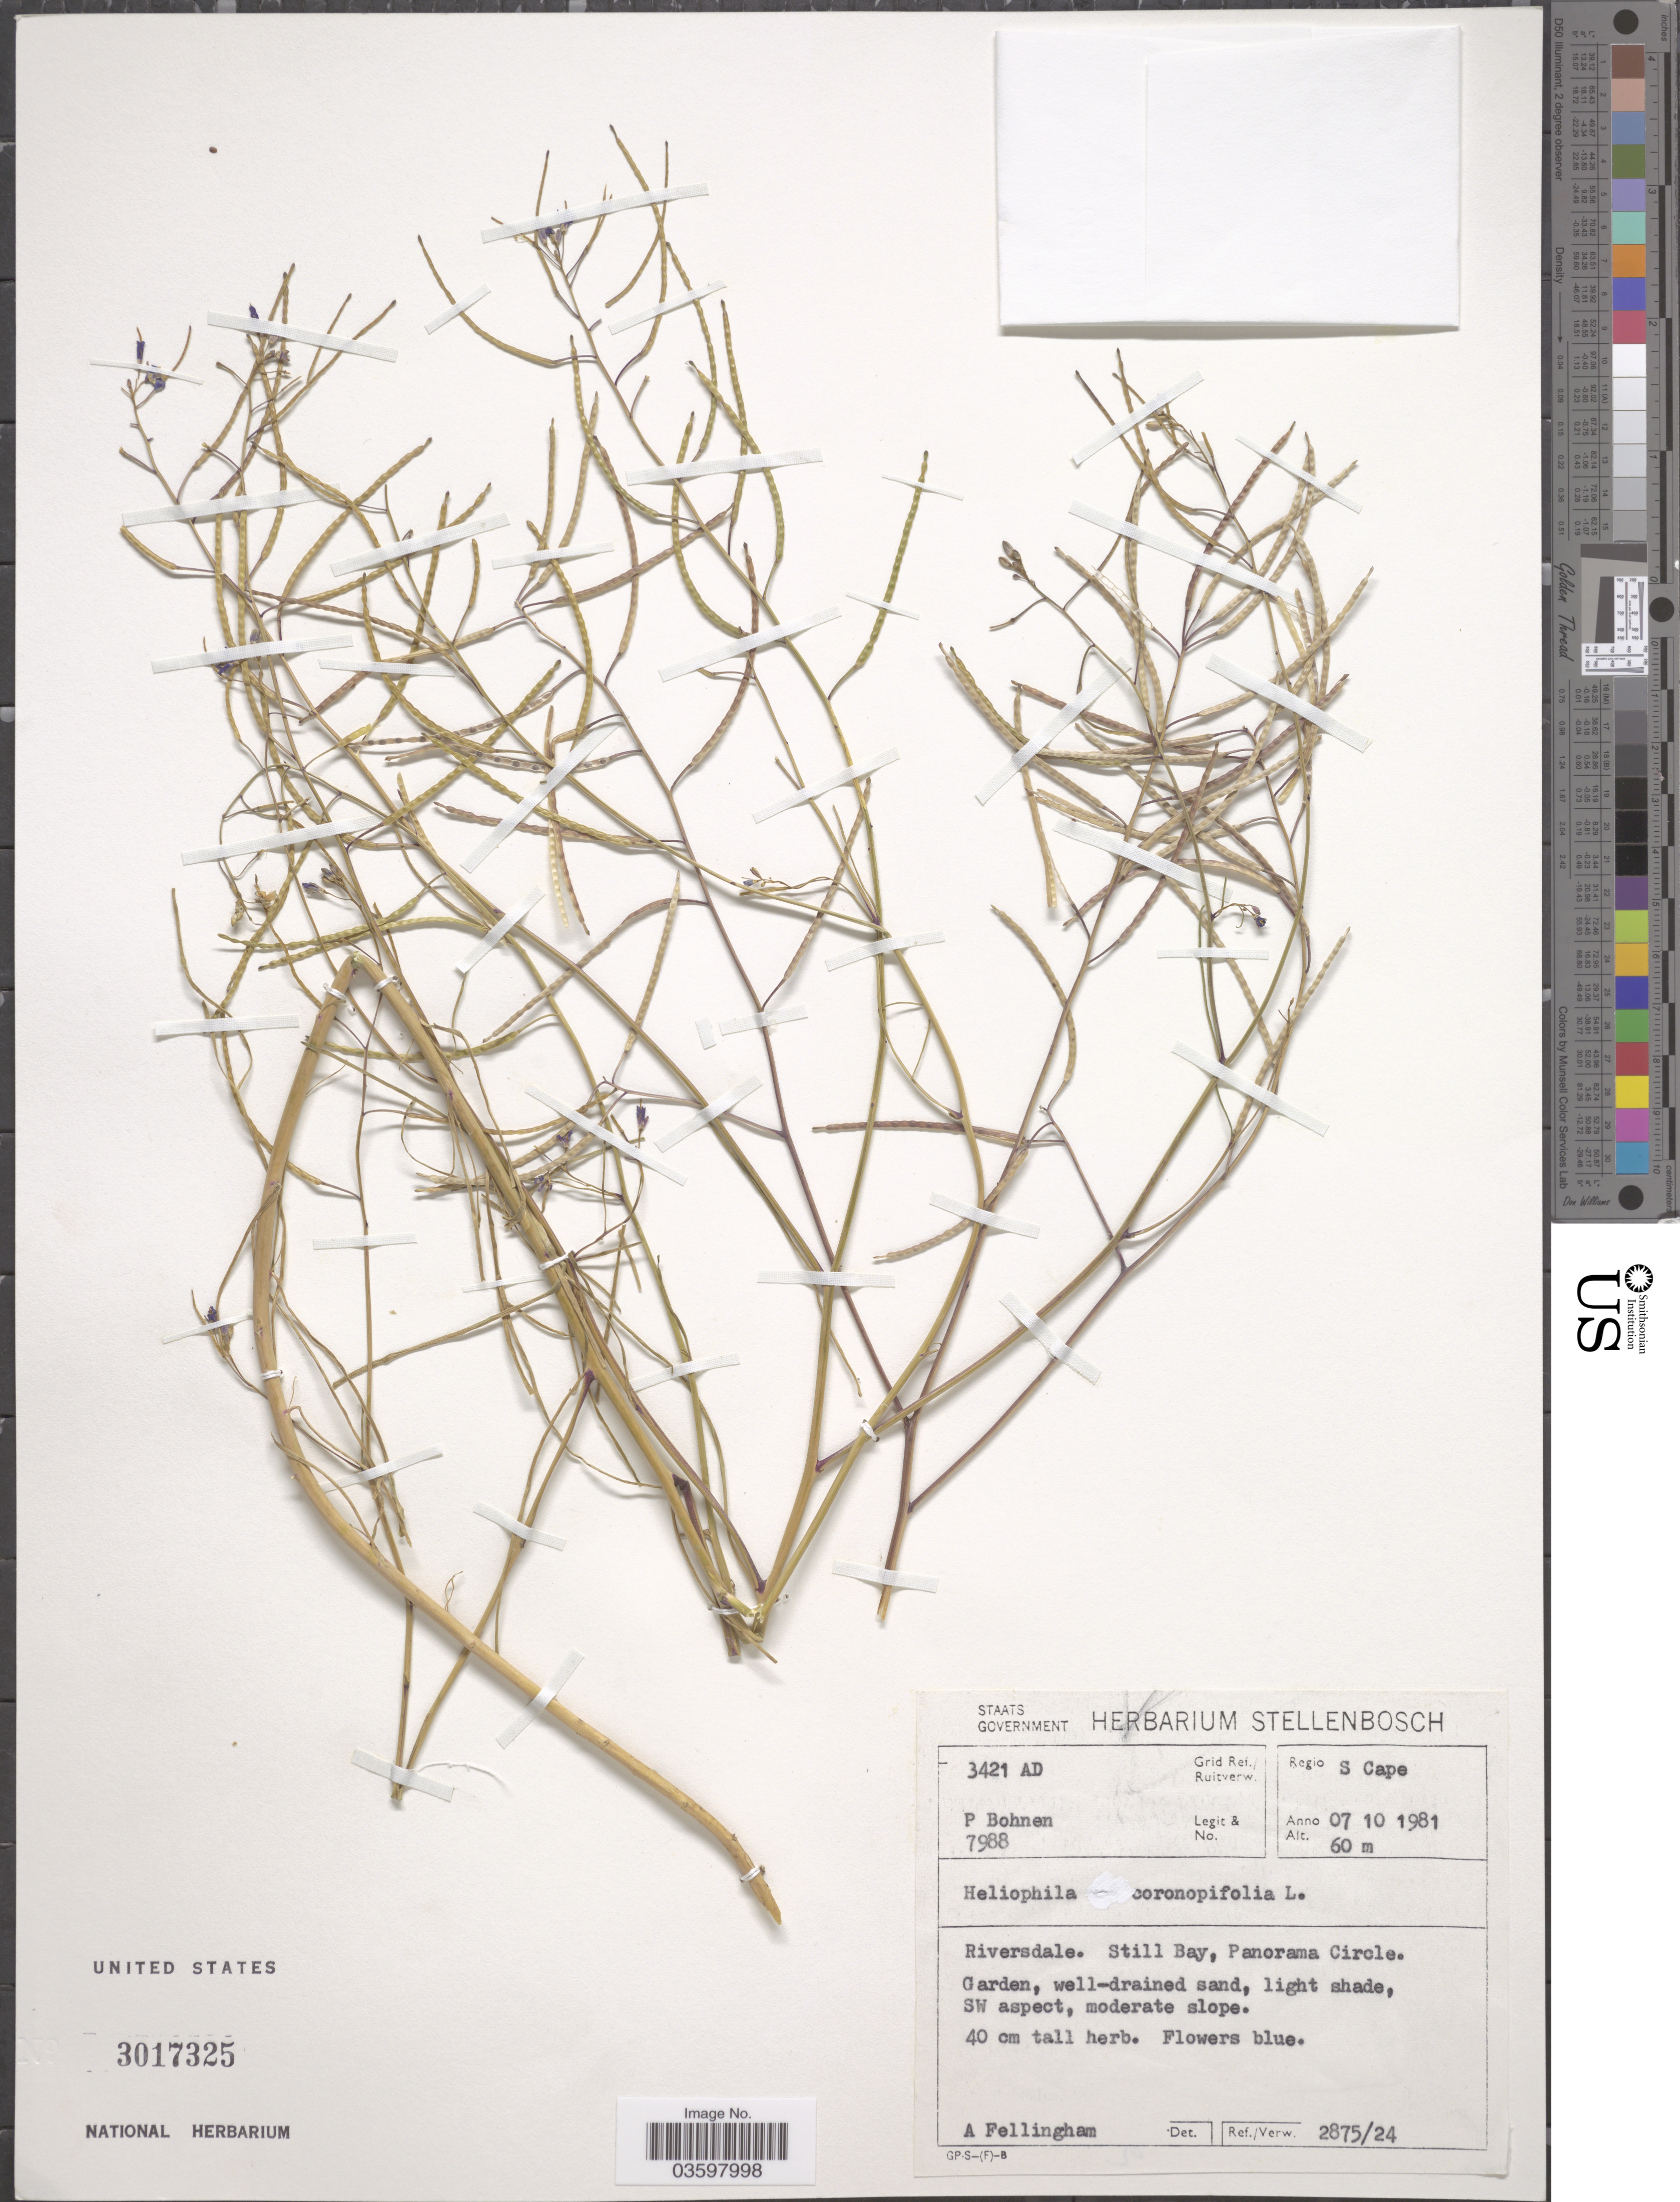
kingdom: Plantae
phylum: Tracheophyta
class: Magnoliopsida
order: Brassicales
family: Brassicaceae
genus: Heliophila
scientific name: Heliophila coronopifolia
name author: L.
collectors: P. Bohnen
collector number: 7988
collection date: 1981-10-07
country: South Africa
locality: Regio S Cape. Grid Ref./Ruitverw. 3421 AD. Riversdale. Still Bay, Panorama Circle. Garden.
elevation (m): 60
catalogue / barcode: US 3017325